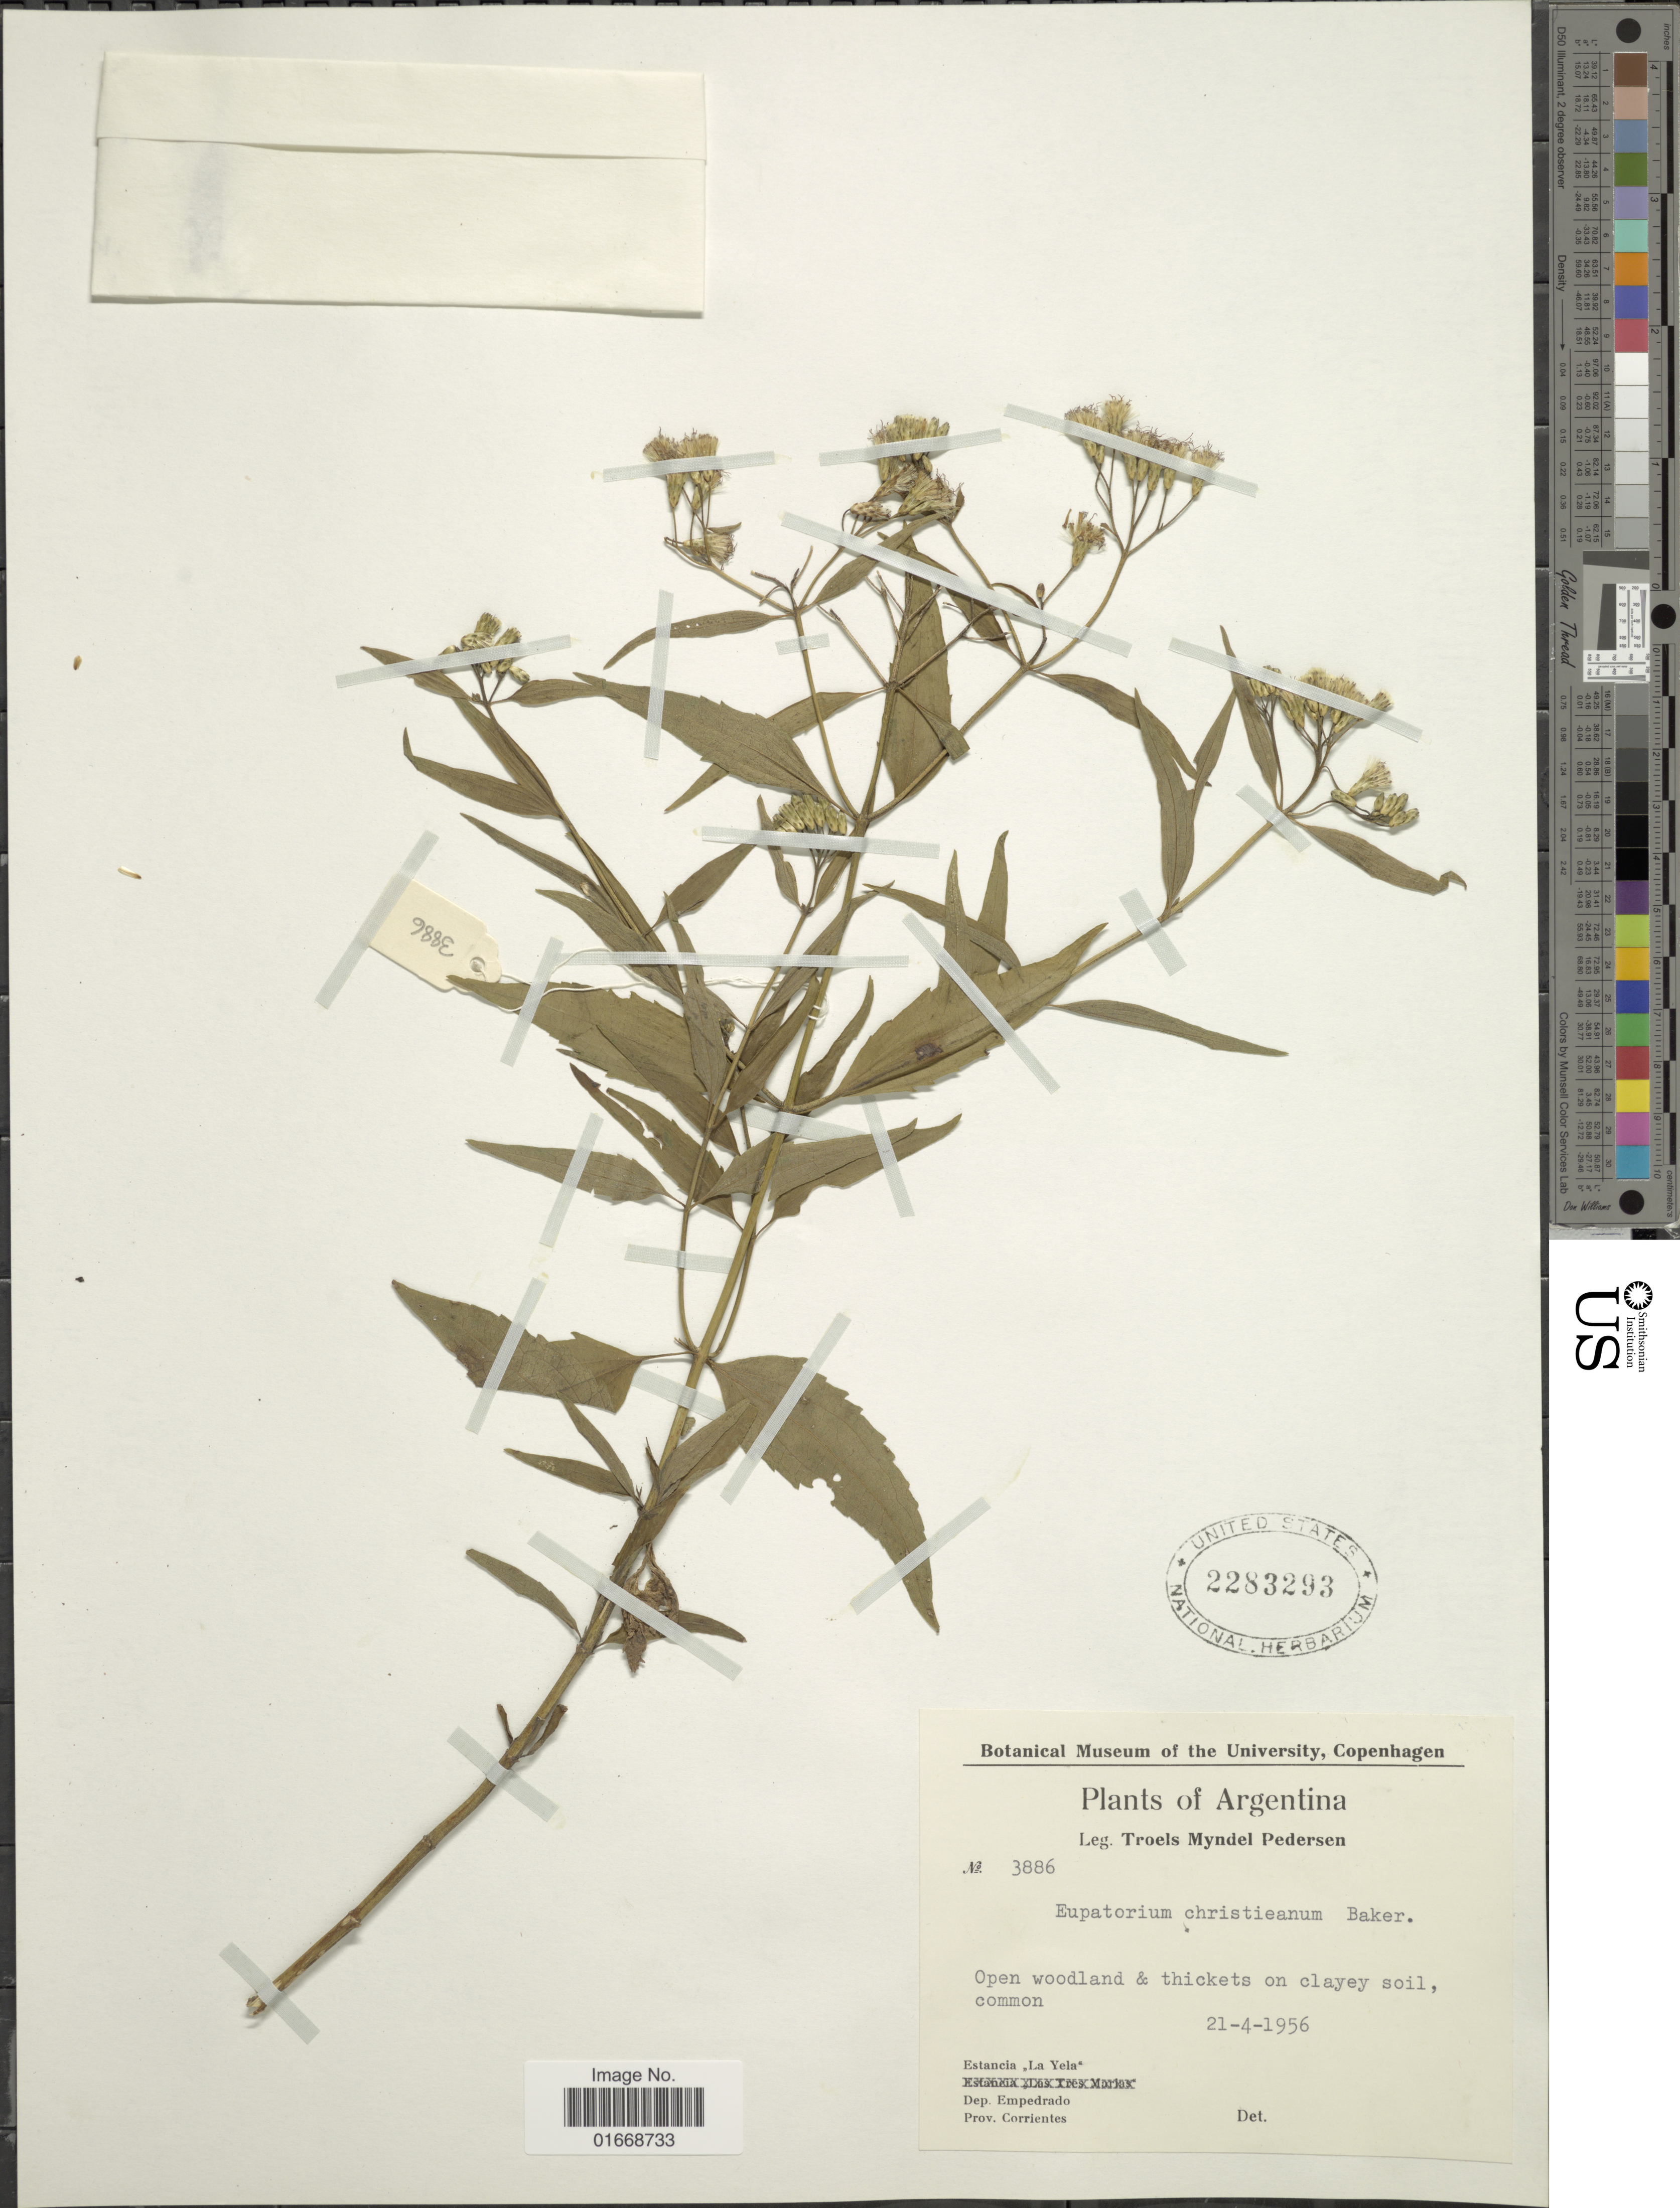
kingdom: Plantae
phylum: Tracheophyta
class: Magnoliopsida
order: Asterales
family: Asteraceae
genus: Chromolaena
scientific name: Chromolaena christieana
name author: (Baker) R.M. King & H. Rob.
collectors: T. Pederson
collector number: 3886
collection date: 1956-04-21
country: Argentina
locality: Estancia "La Yela" Dep. Empedrado, Prov. Corrientes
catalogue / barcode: US 2283293